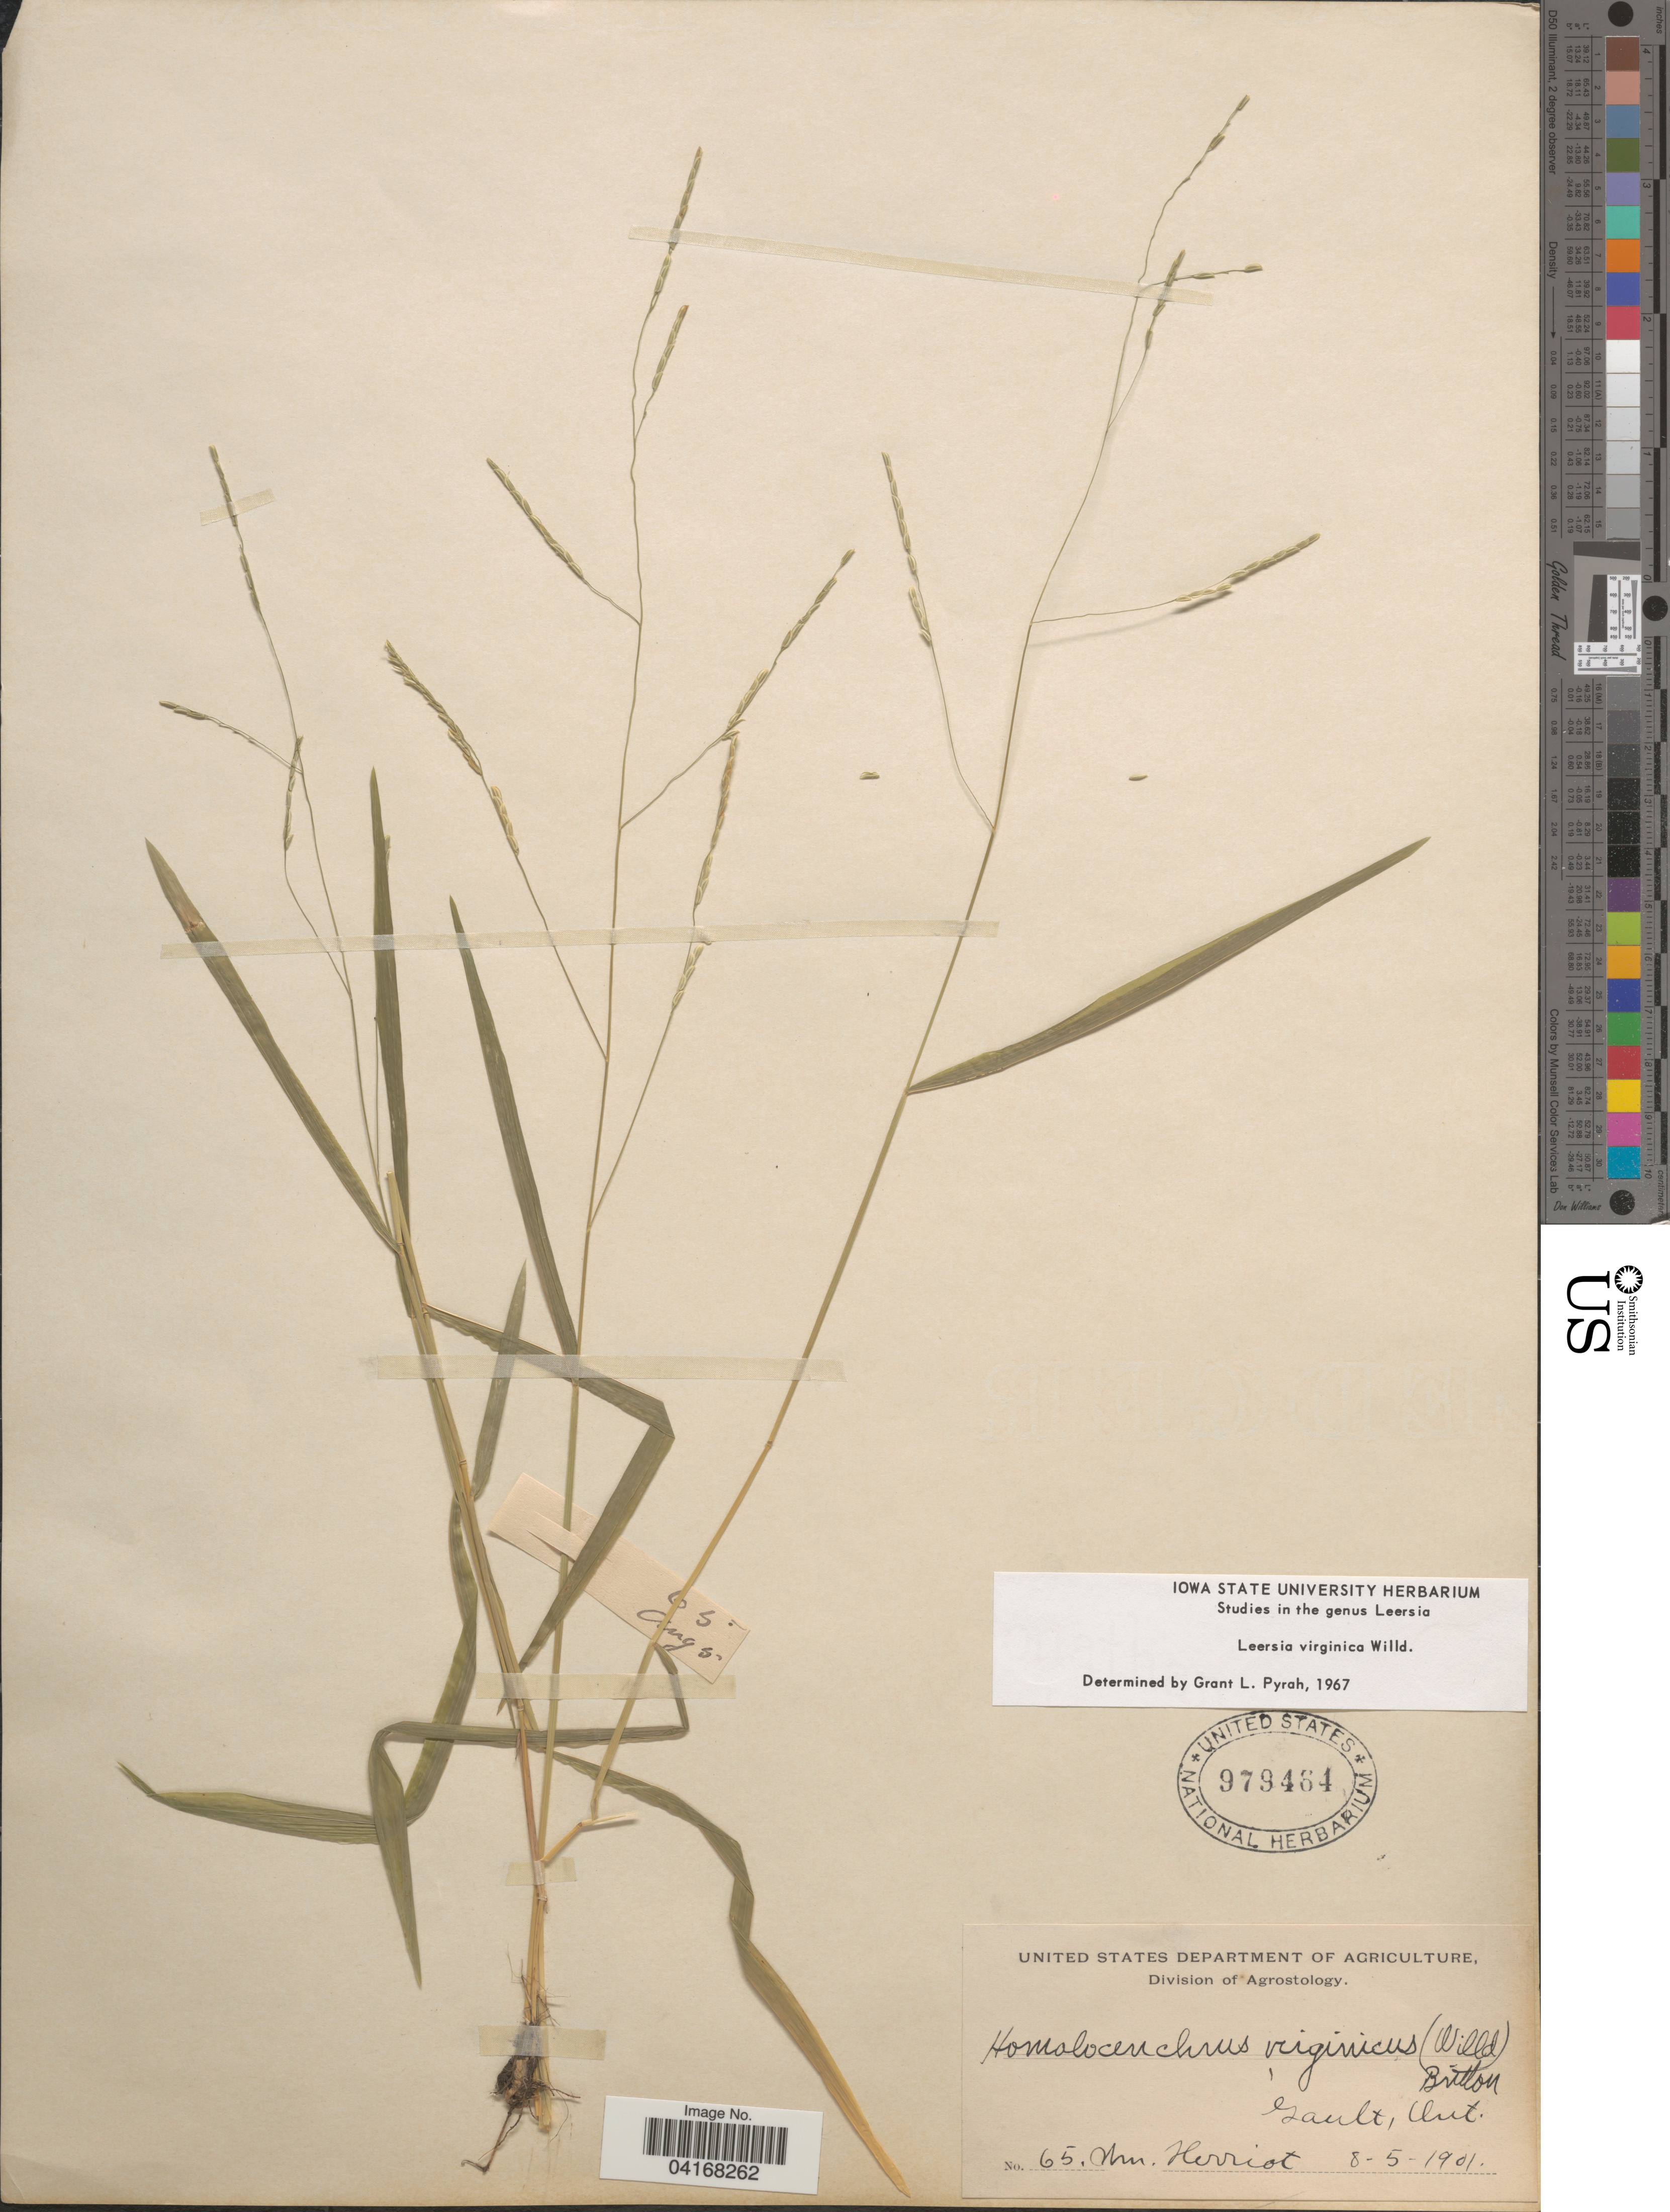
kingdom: Plantae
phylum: Tracheophyta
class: Liliopsida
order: Poales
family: Poaceae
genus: Leersia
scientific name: Leersia virginica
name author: Willd.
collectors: W. Herriot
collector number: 65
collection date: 1901-05-08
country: Canada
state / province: Ontario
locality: Gault.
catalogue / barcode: US 979464